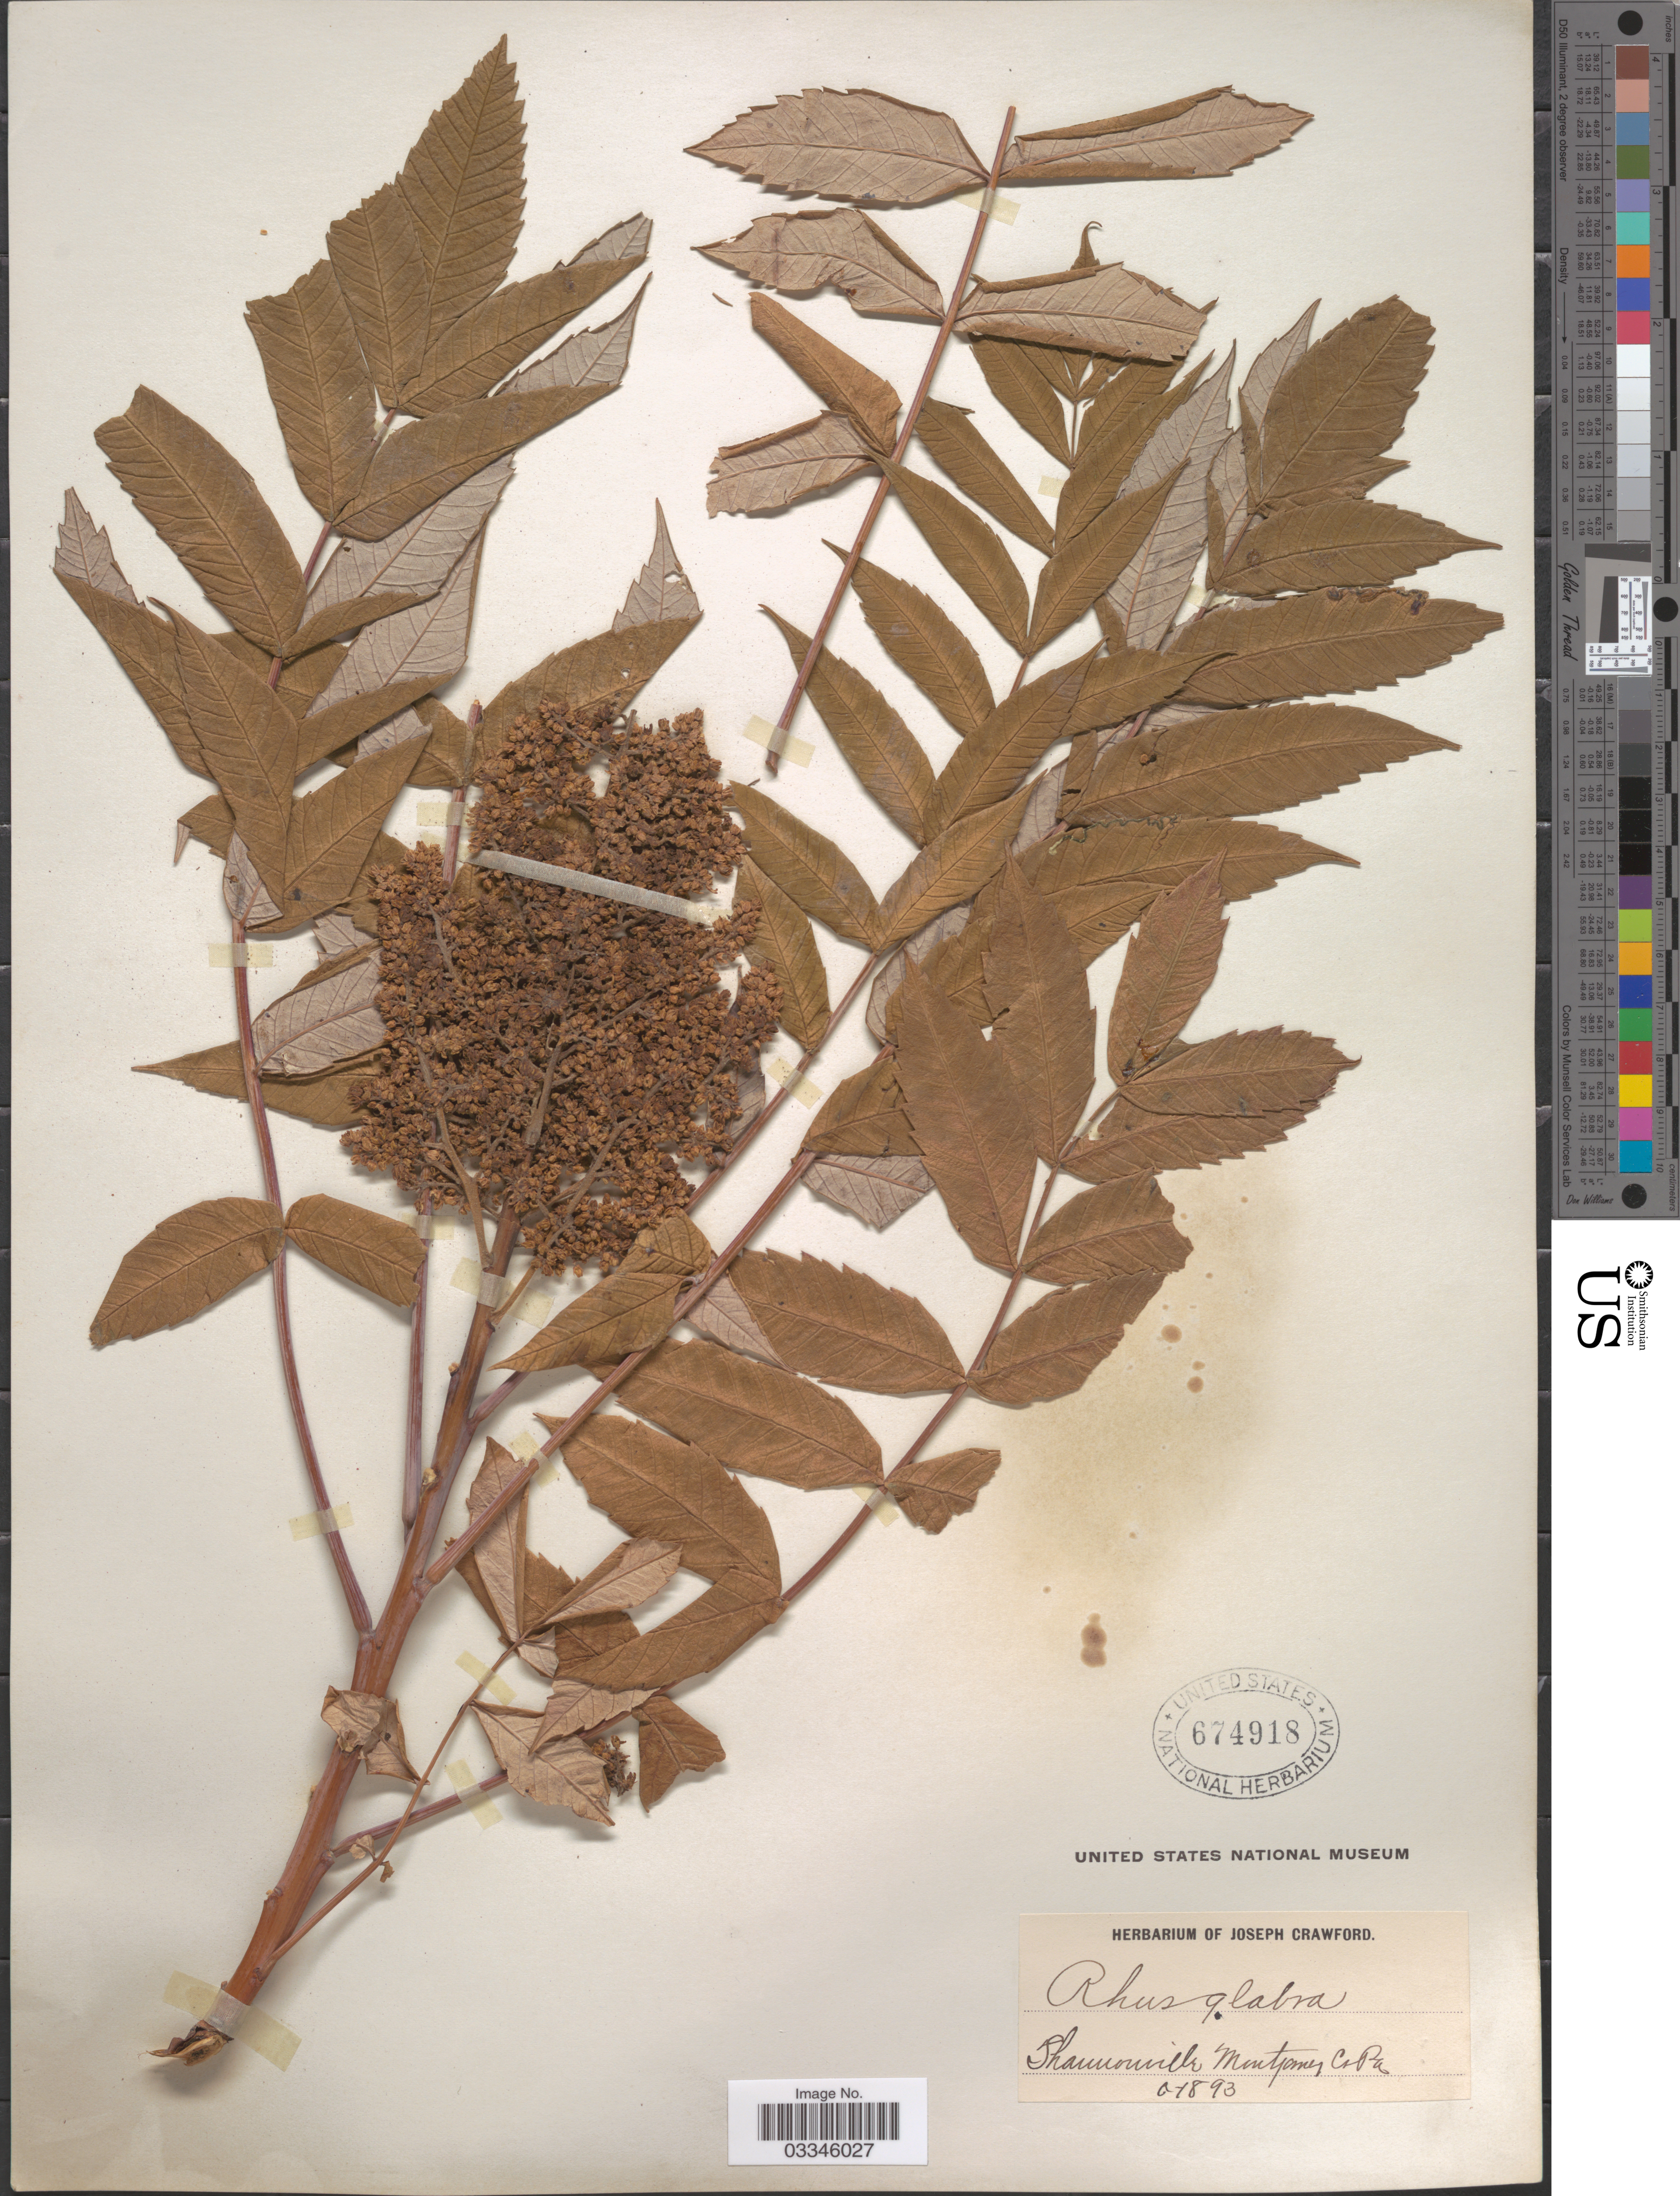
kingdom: Plantae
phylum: Tracheophyta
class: Magnoliopsida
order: Sapindales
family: Anacardiaceae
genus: Rhus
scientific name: Rhus glabra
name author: L.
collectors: ex herb. Joseph Crawford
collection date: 1893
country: United States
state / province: Pennsylvania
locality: Shannonville Montgomery Co.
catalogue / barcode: US 674918